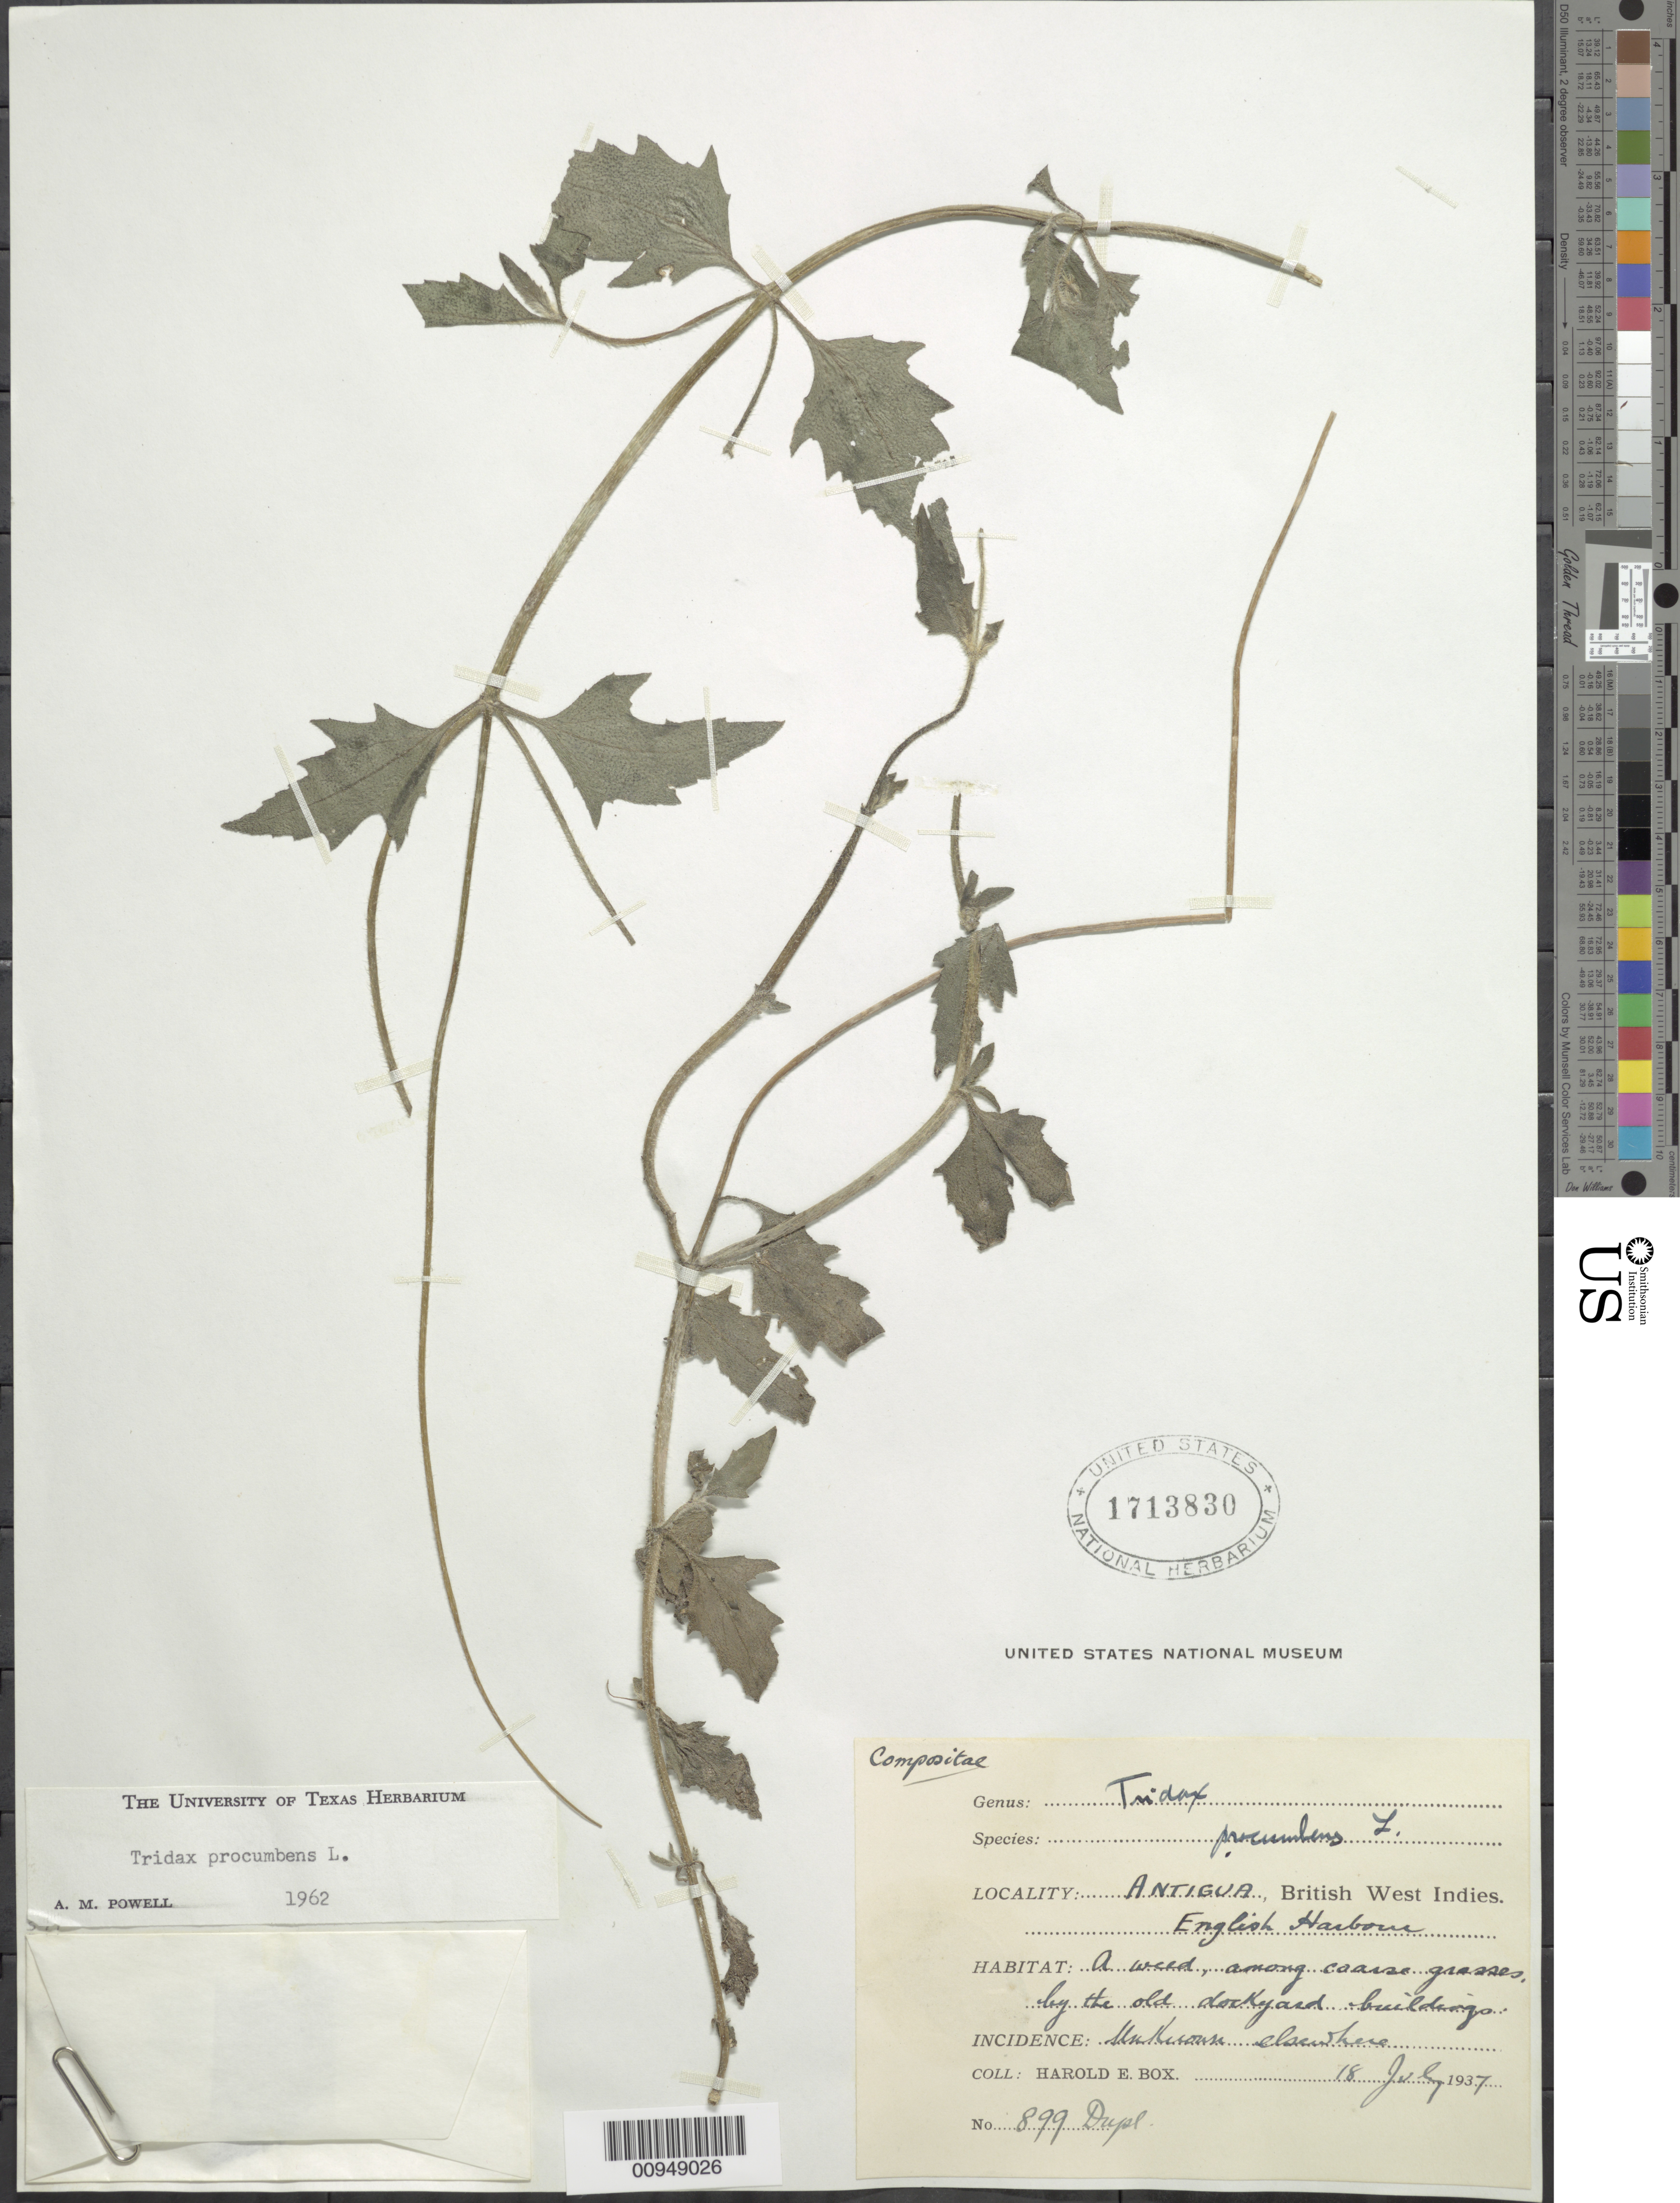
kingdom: Plantae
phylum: Tracheophyta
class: Magnoliopsida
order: Asterales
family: Asteraceae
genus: Tridax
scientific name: Tridax procumbens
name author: L.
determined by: Powell, A. M.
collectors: H. E. Box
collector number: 899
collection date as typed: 18 Jul 1937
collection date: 1937-07-18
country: Antigua and Barbuda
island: Antigua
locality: English Harbour, by the old dockyard buildings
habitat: Among coarse grasses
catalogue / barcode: US 1713830